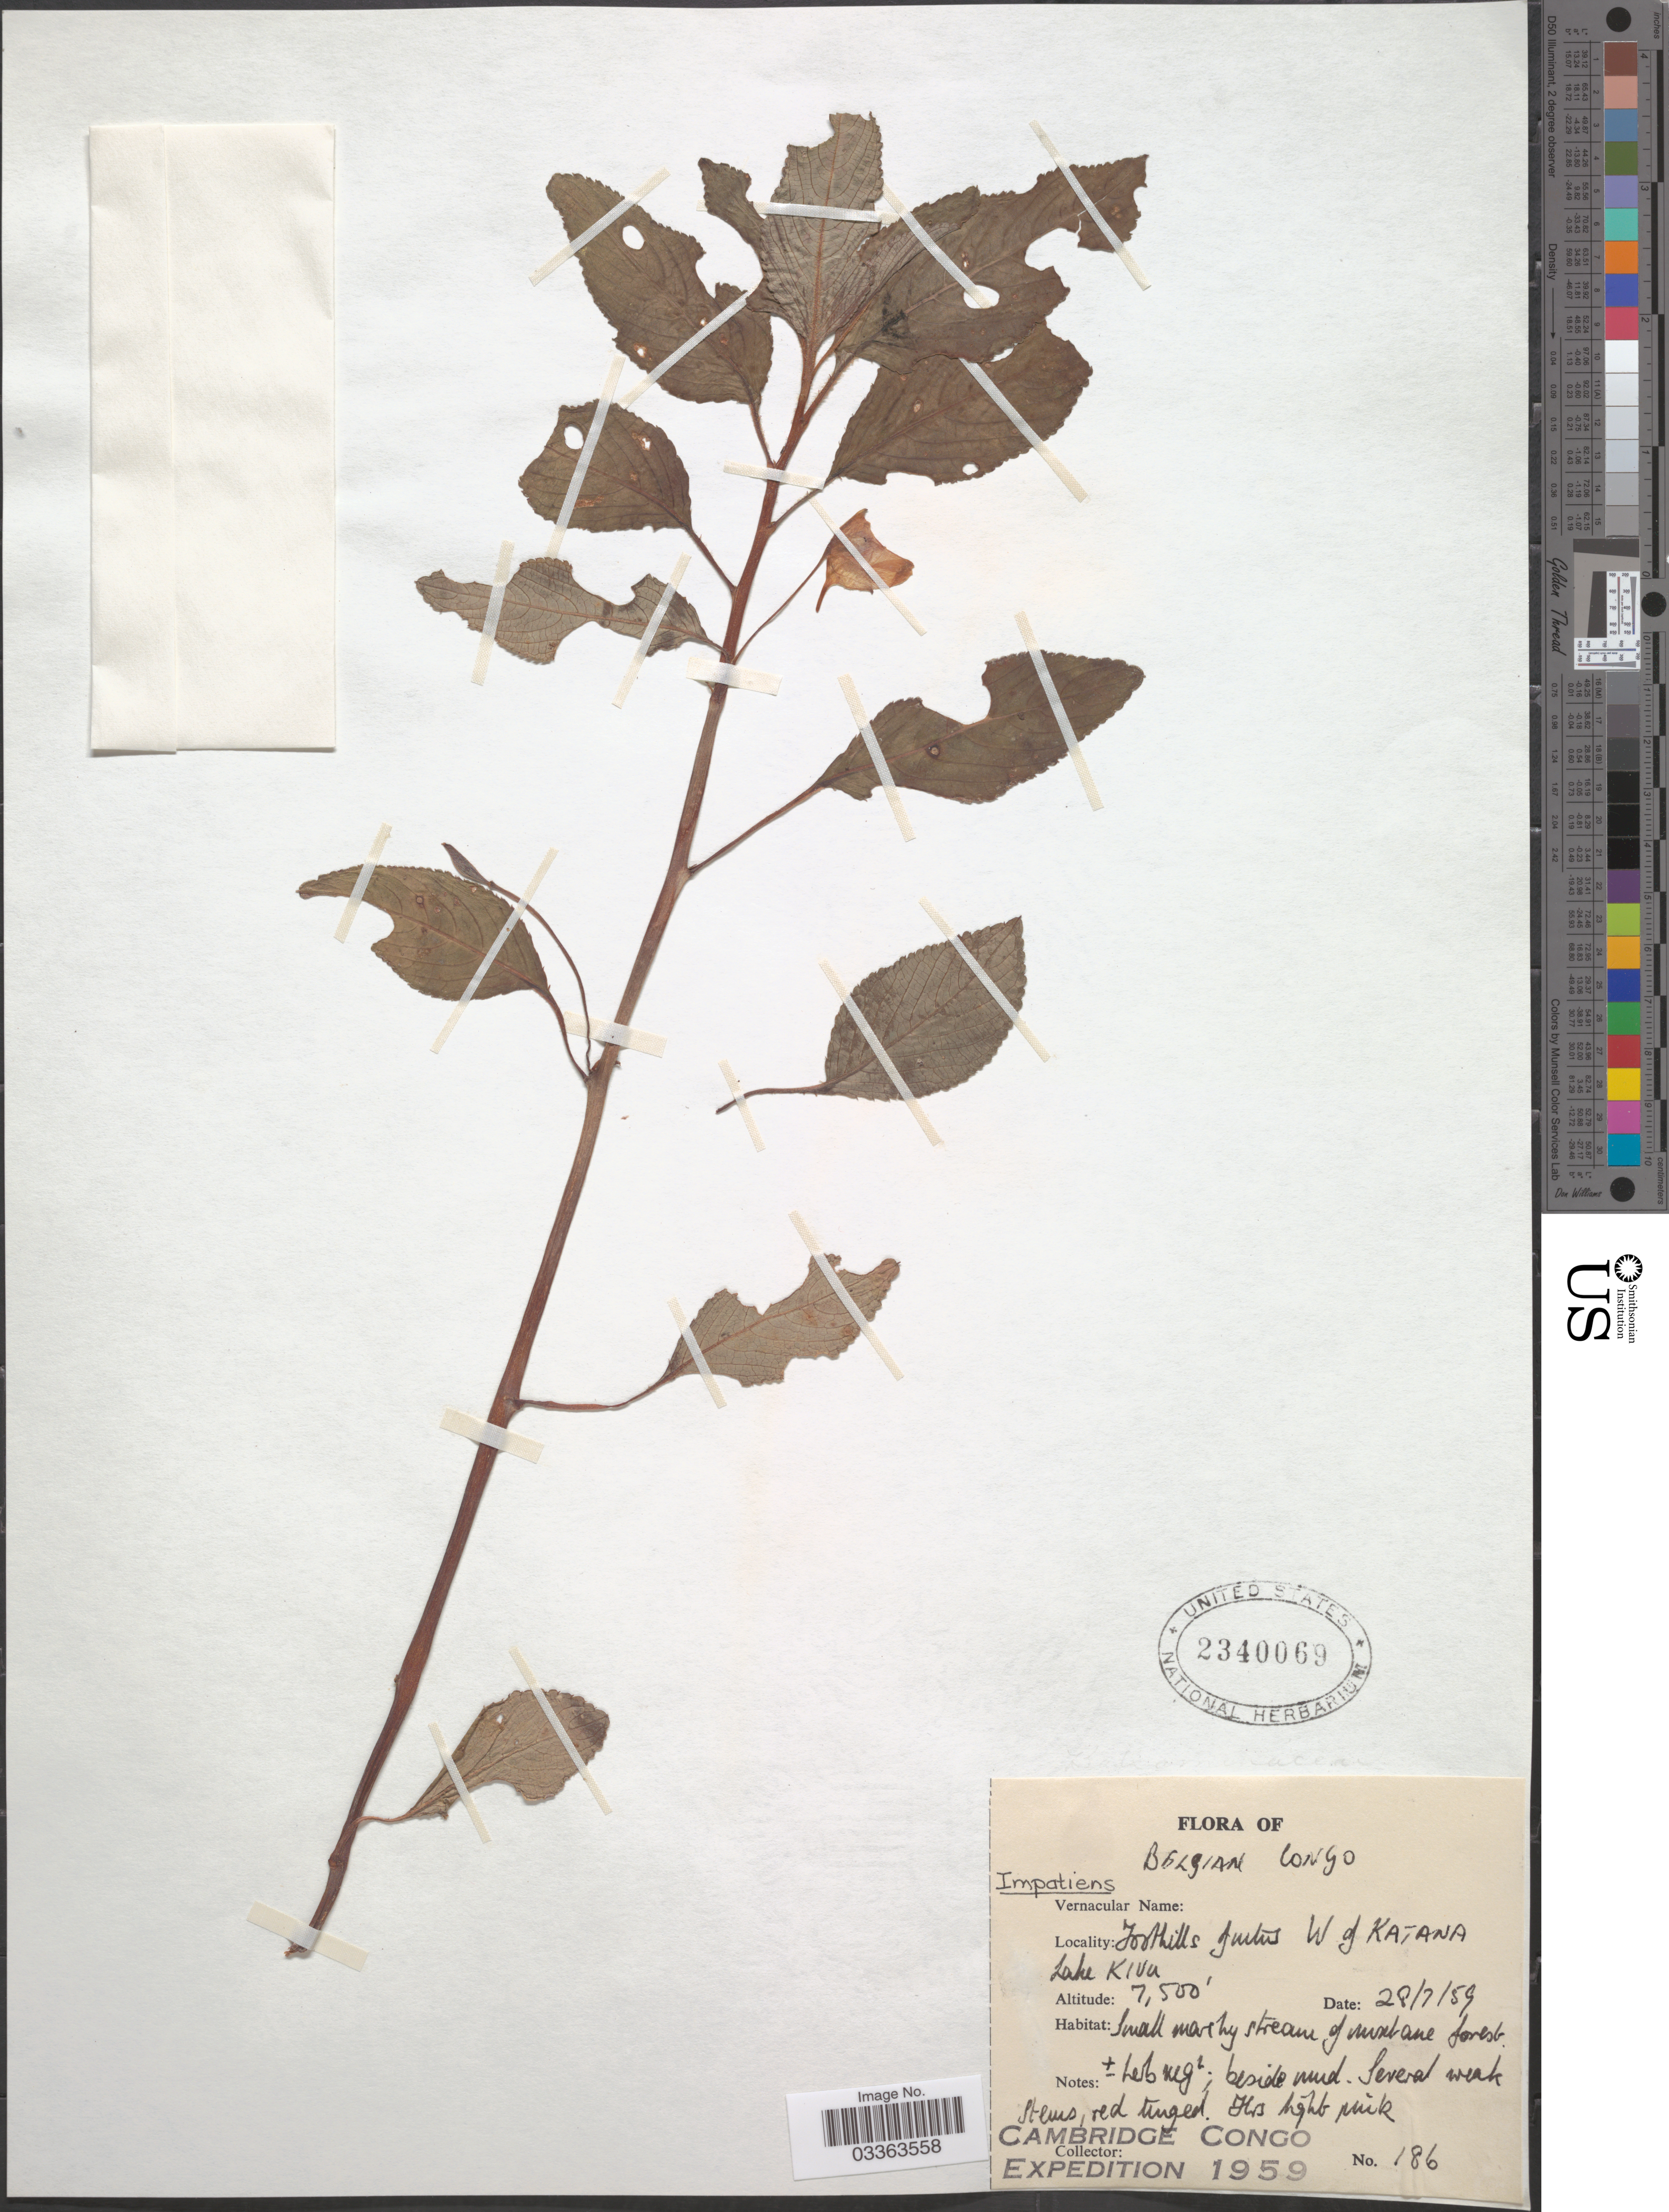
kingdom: Plantae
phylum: Tracheophyta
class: Magnoliopsida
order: Ericales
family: Balsaminaceae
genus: Impatiens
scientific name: Impatiens sp.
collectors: Cambridge Congo Expedition 1959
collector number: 186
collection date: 1959-07-28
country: Congo, Democratic Republic of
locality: Belgian Congo, Foothills of mtns W of Katana, Lake Kivu.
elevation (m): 2286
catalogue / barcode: US 2340069